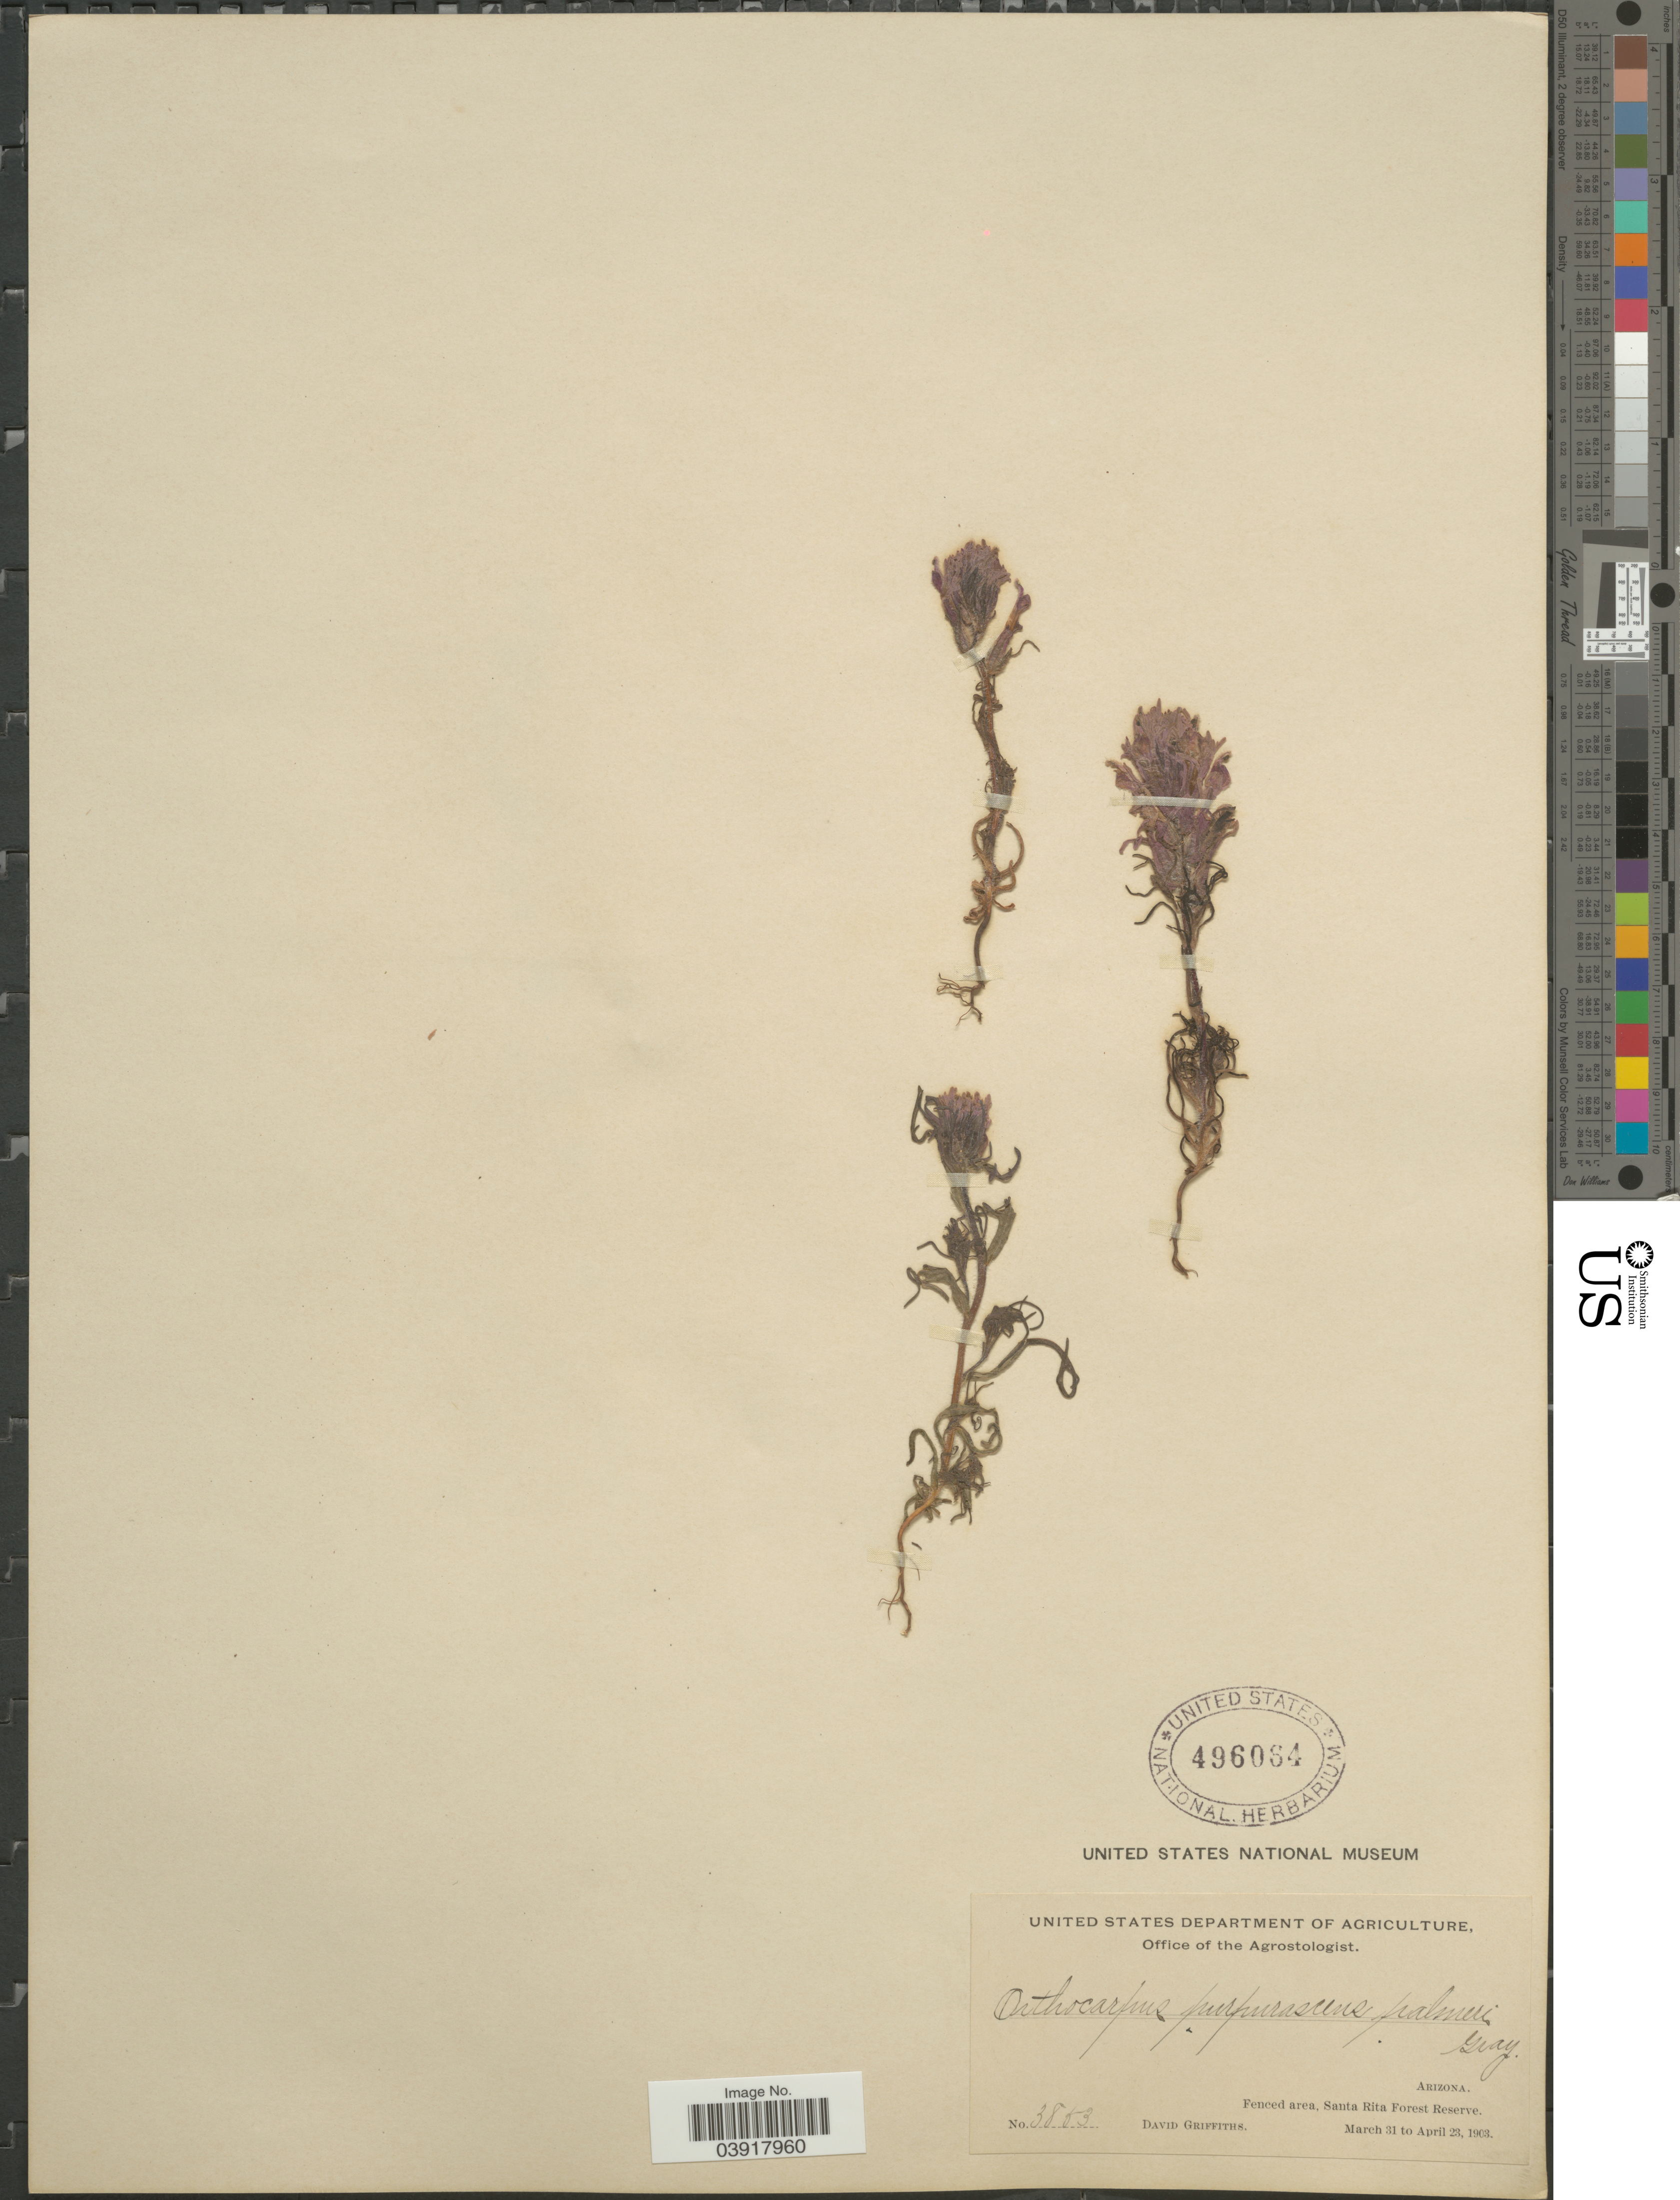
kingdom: Plantae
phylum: Tracheophyta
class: Magnoliopsida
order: Lamiales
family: Orobanchaceae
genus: Orthocarpus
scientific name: Orthocarpus purpurascens var. palmeri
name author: A. Gray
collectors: D. Griffiths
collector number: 3853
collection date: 1903-03-31/1903-04-23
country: United States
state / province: Arizona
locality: Fenced area, Santa Rita Forest Reserve.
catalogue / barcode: US 496064